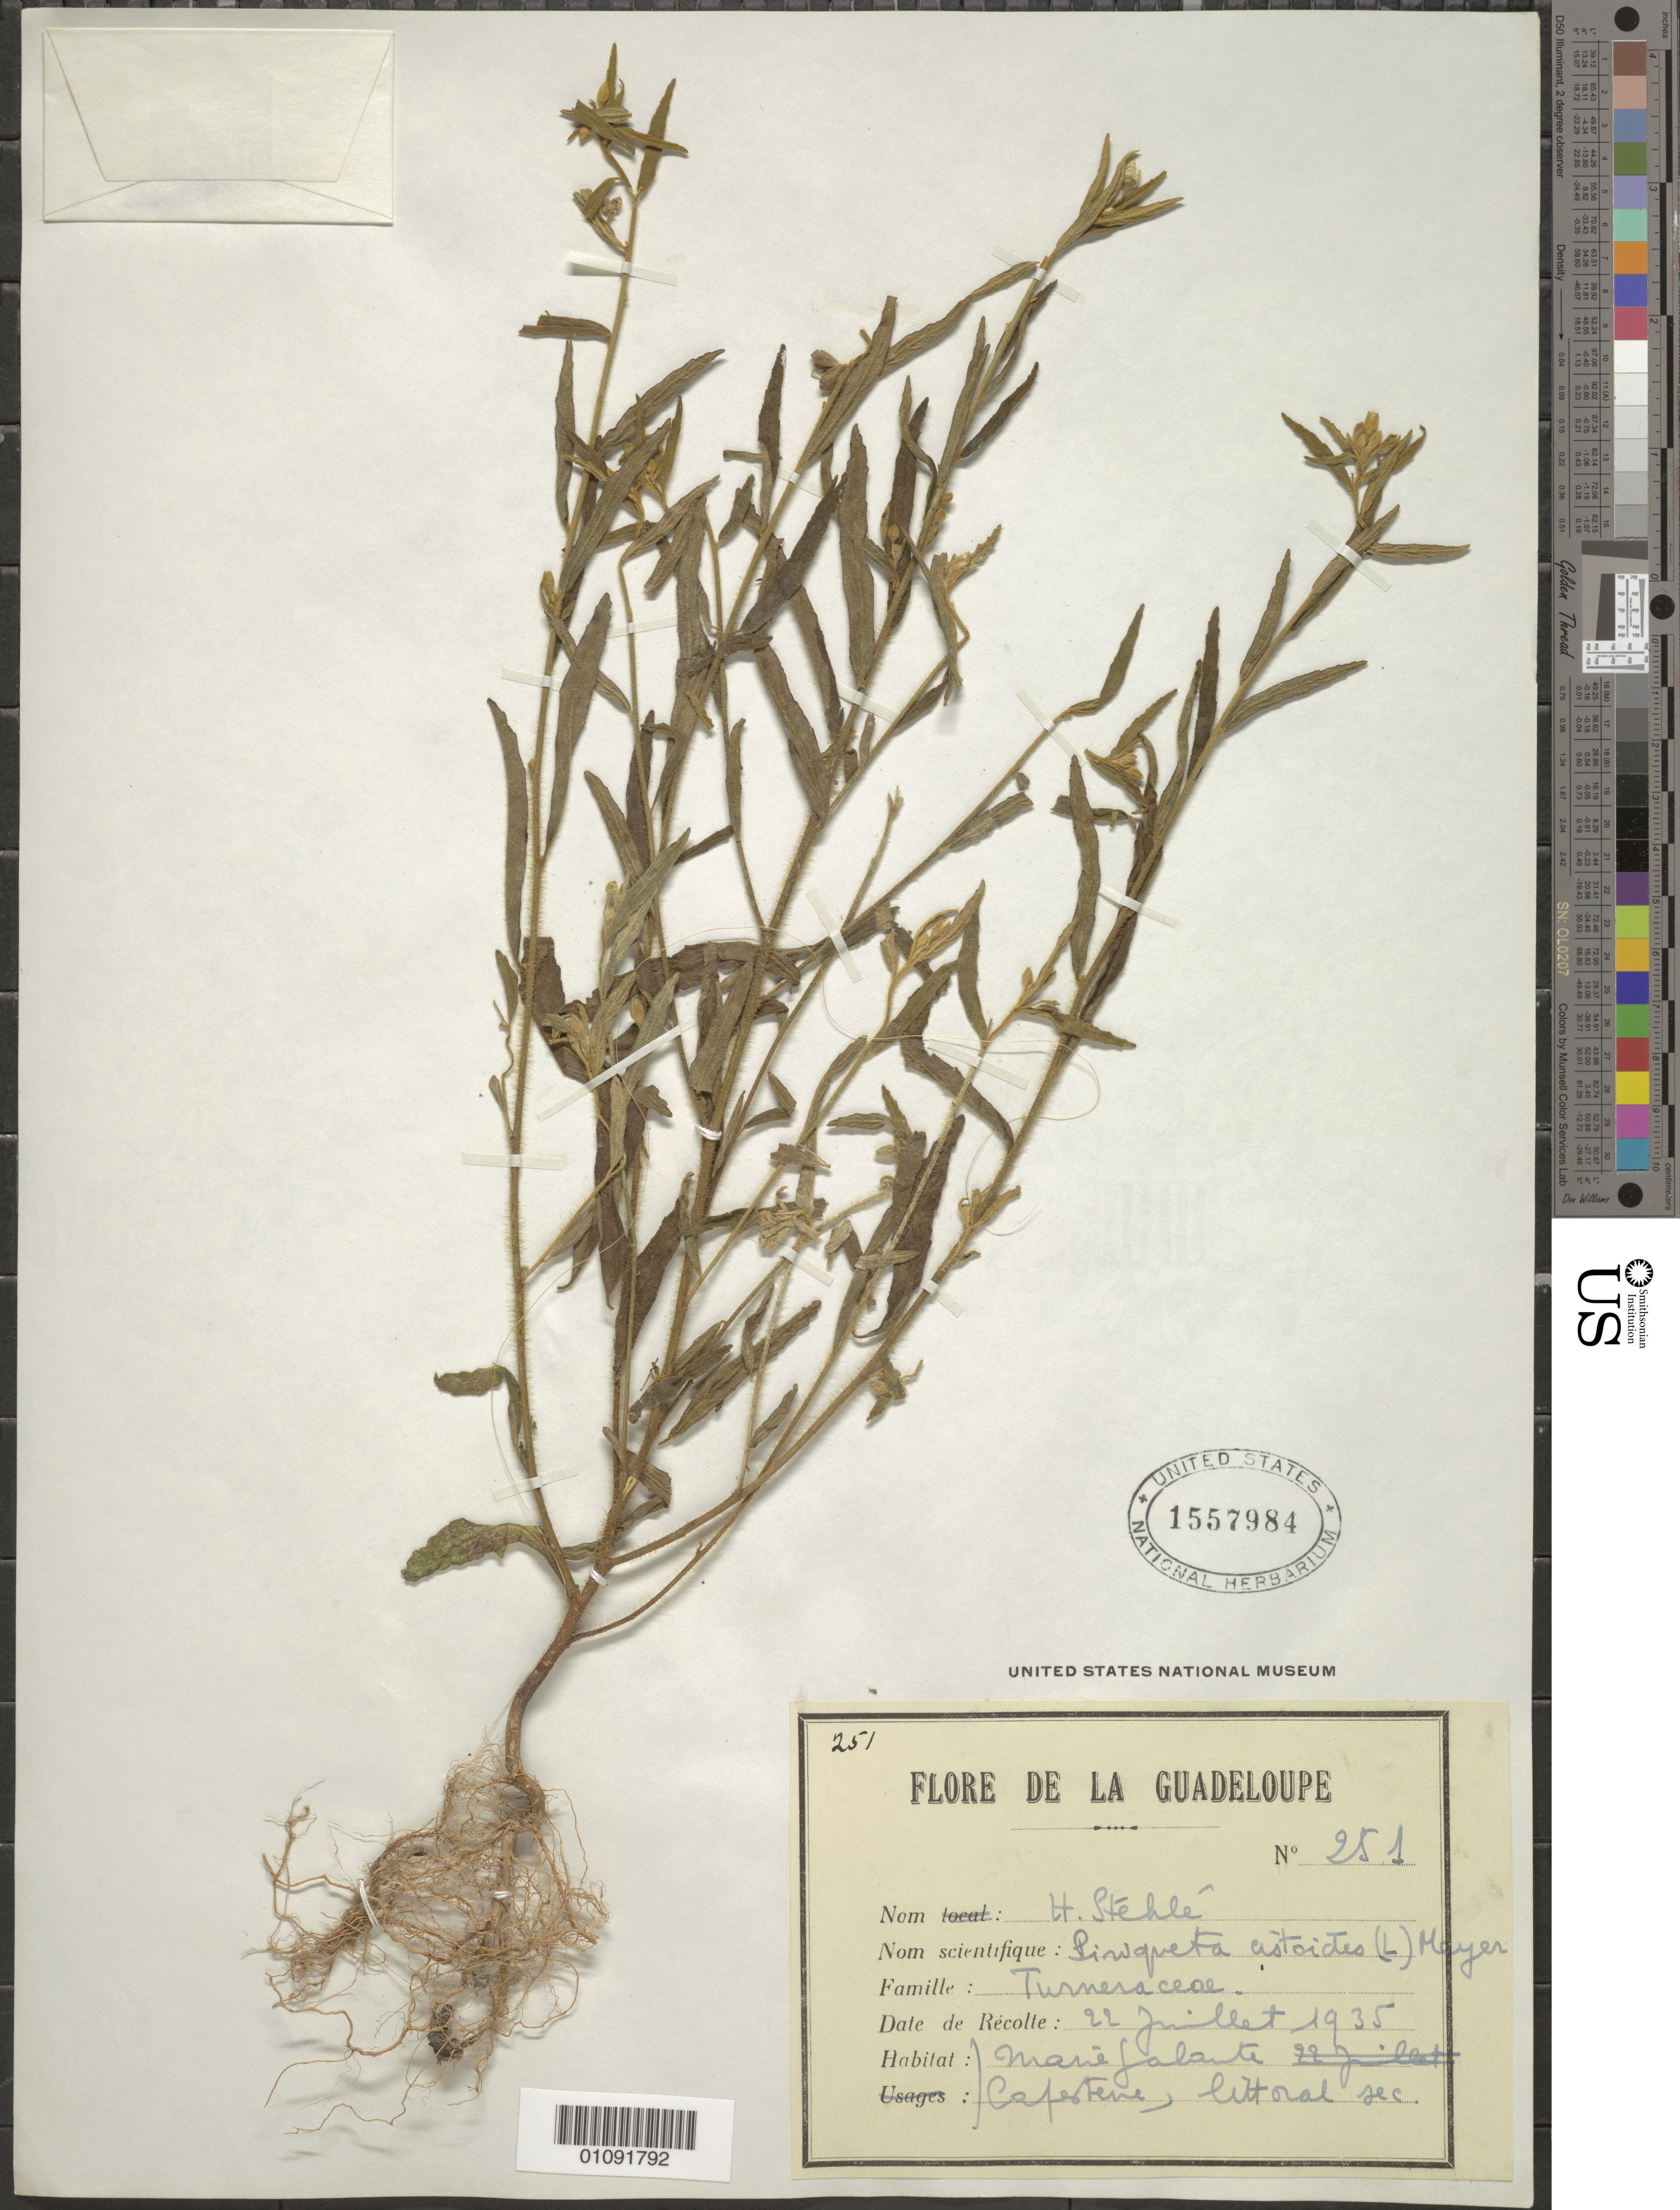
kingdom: Plantae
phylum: Tracheophyta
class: Magnoliopsida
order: Malpighiales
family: Turneraceae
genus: Piriqueta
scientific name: Piriqueta cistoides subsp. cistoides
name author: (L.) Griseb.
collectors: H. Stehlé, C. C. Parry & H. Brummel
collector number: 251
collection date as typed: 22 Sep 1935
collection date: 1935-09-22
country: Guadeloupe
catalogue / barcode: US 1557984